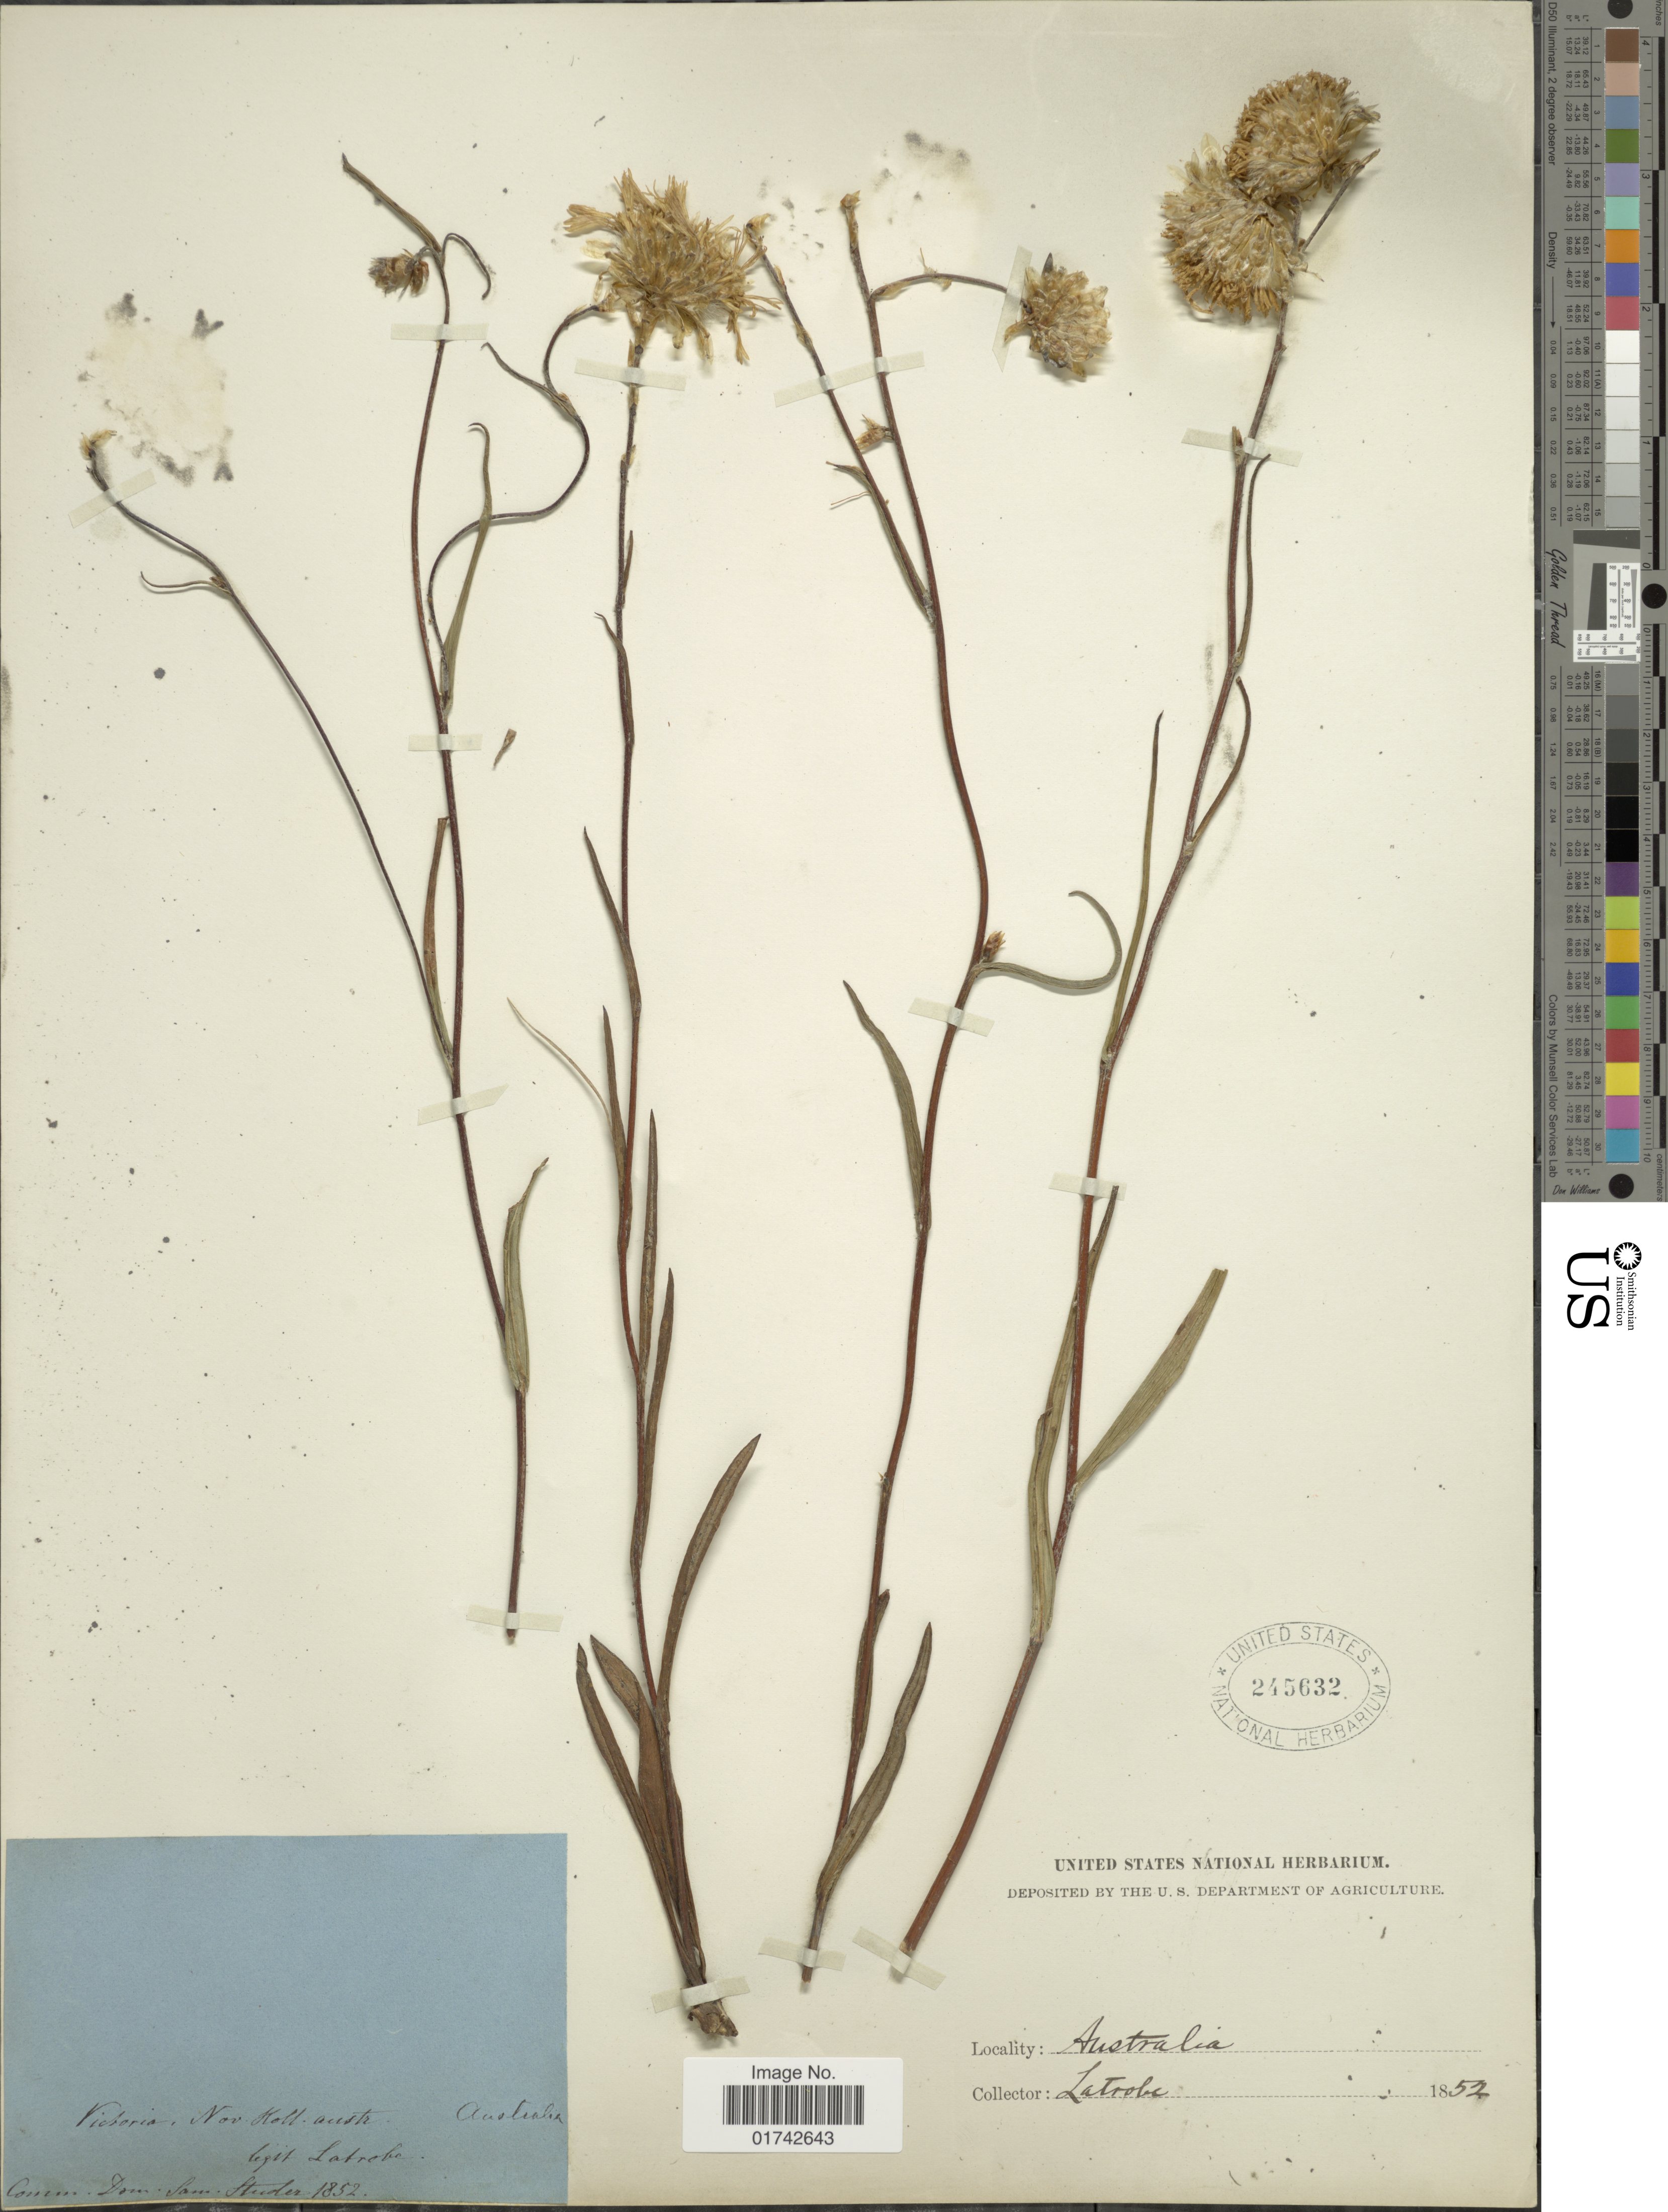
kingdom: Plantae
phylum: Tracheophyta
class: Magnoliopsida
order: Asterales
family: Asteraceae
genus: Helichrysum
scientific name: Helichrysum sp.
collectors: Latrobe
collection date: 1852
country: Australia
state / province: Victoria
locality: Victoria, Nov. Holl austr.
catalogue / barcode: US 245632